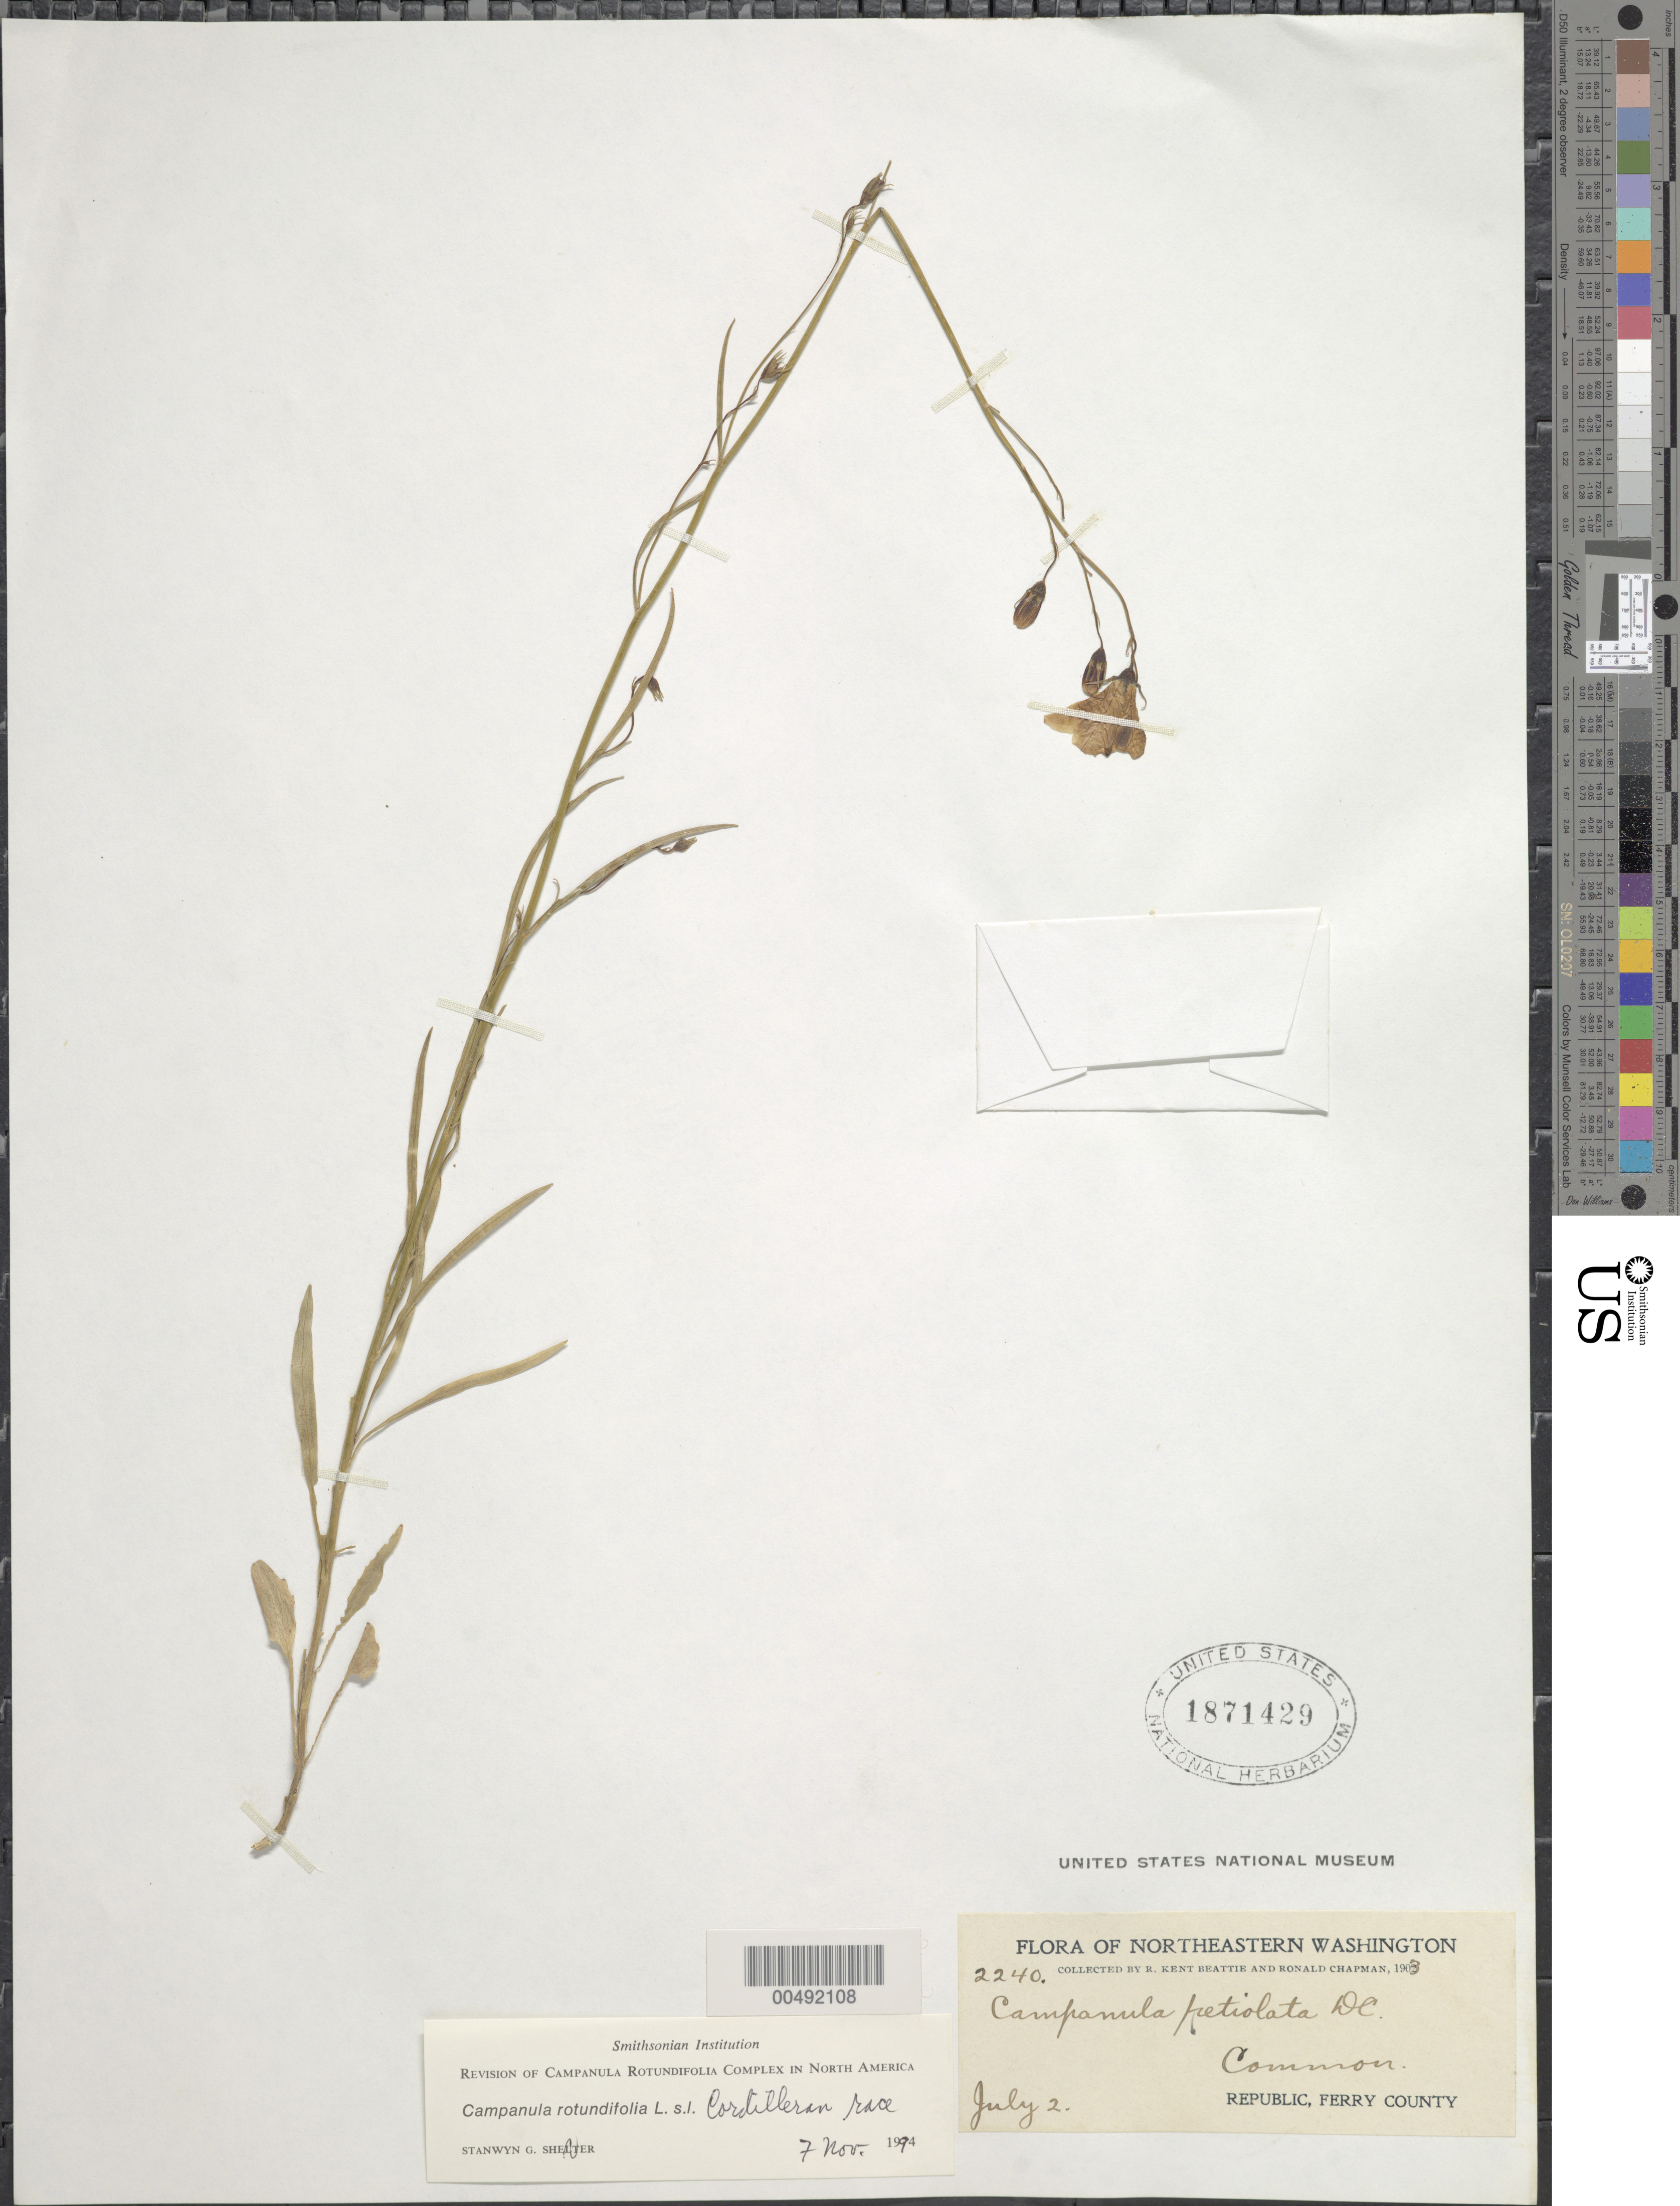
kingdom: Plantae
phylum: Tracheophyta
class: Magnoliopsida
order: Asterales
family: Campanulaceae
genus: Campanula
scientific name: Campanula rotundifolia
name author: L.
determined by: Shetler, Stanwyn G., (US), NMNH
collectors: R. K. Beattie & R. Chapman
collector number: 2240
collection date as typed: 02 Jul 1903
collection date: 1903-07-02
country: United States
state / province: Washington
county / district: Ferry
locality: Republic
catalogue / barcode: US 1871429